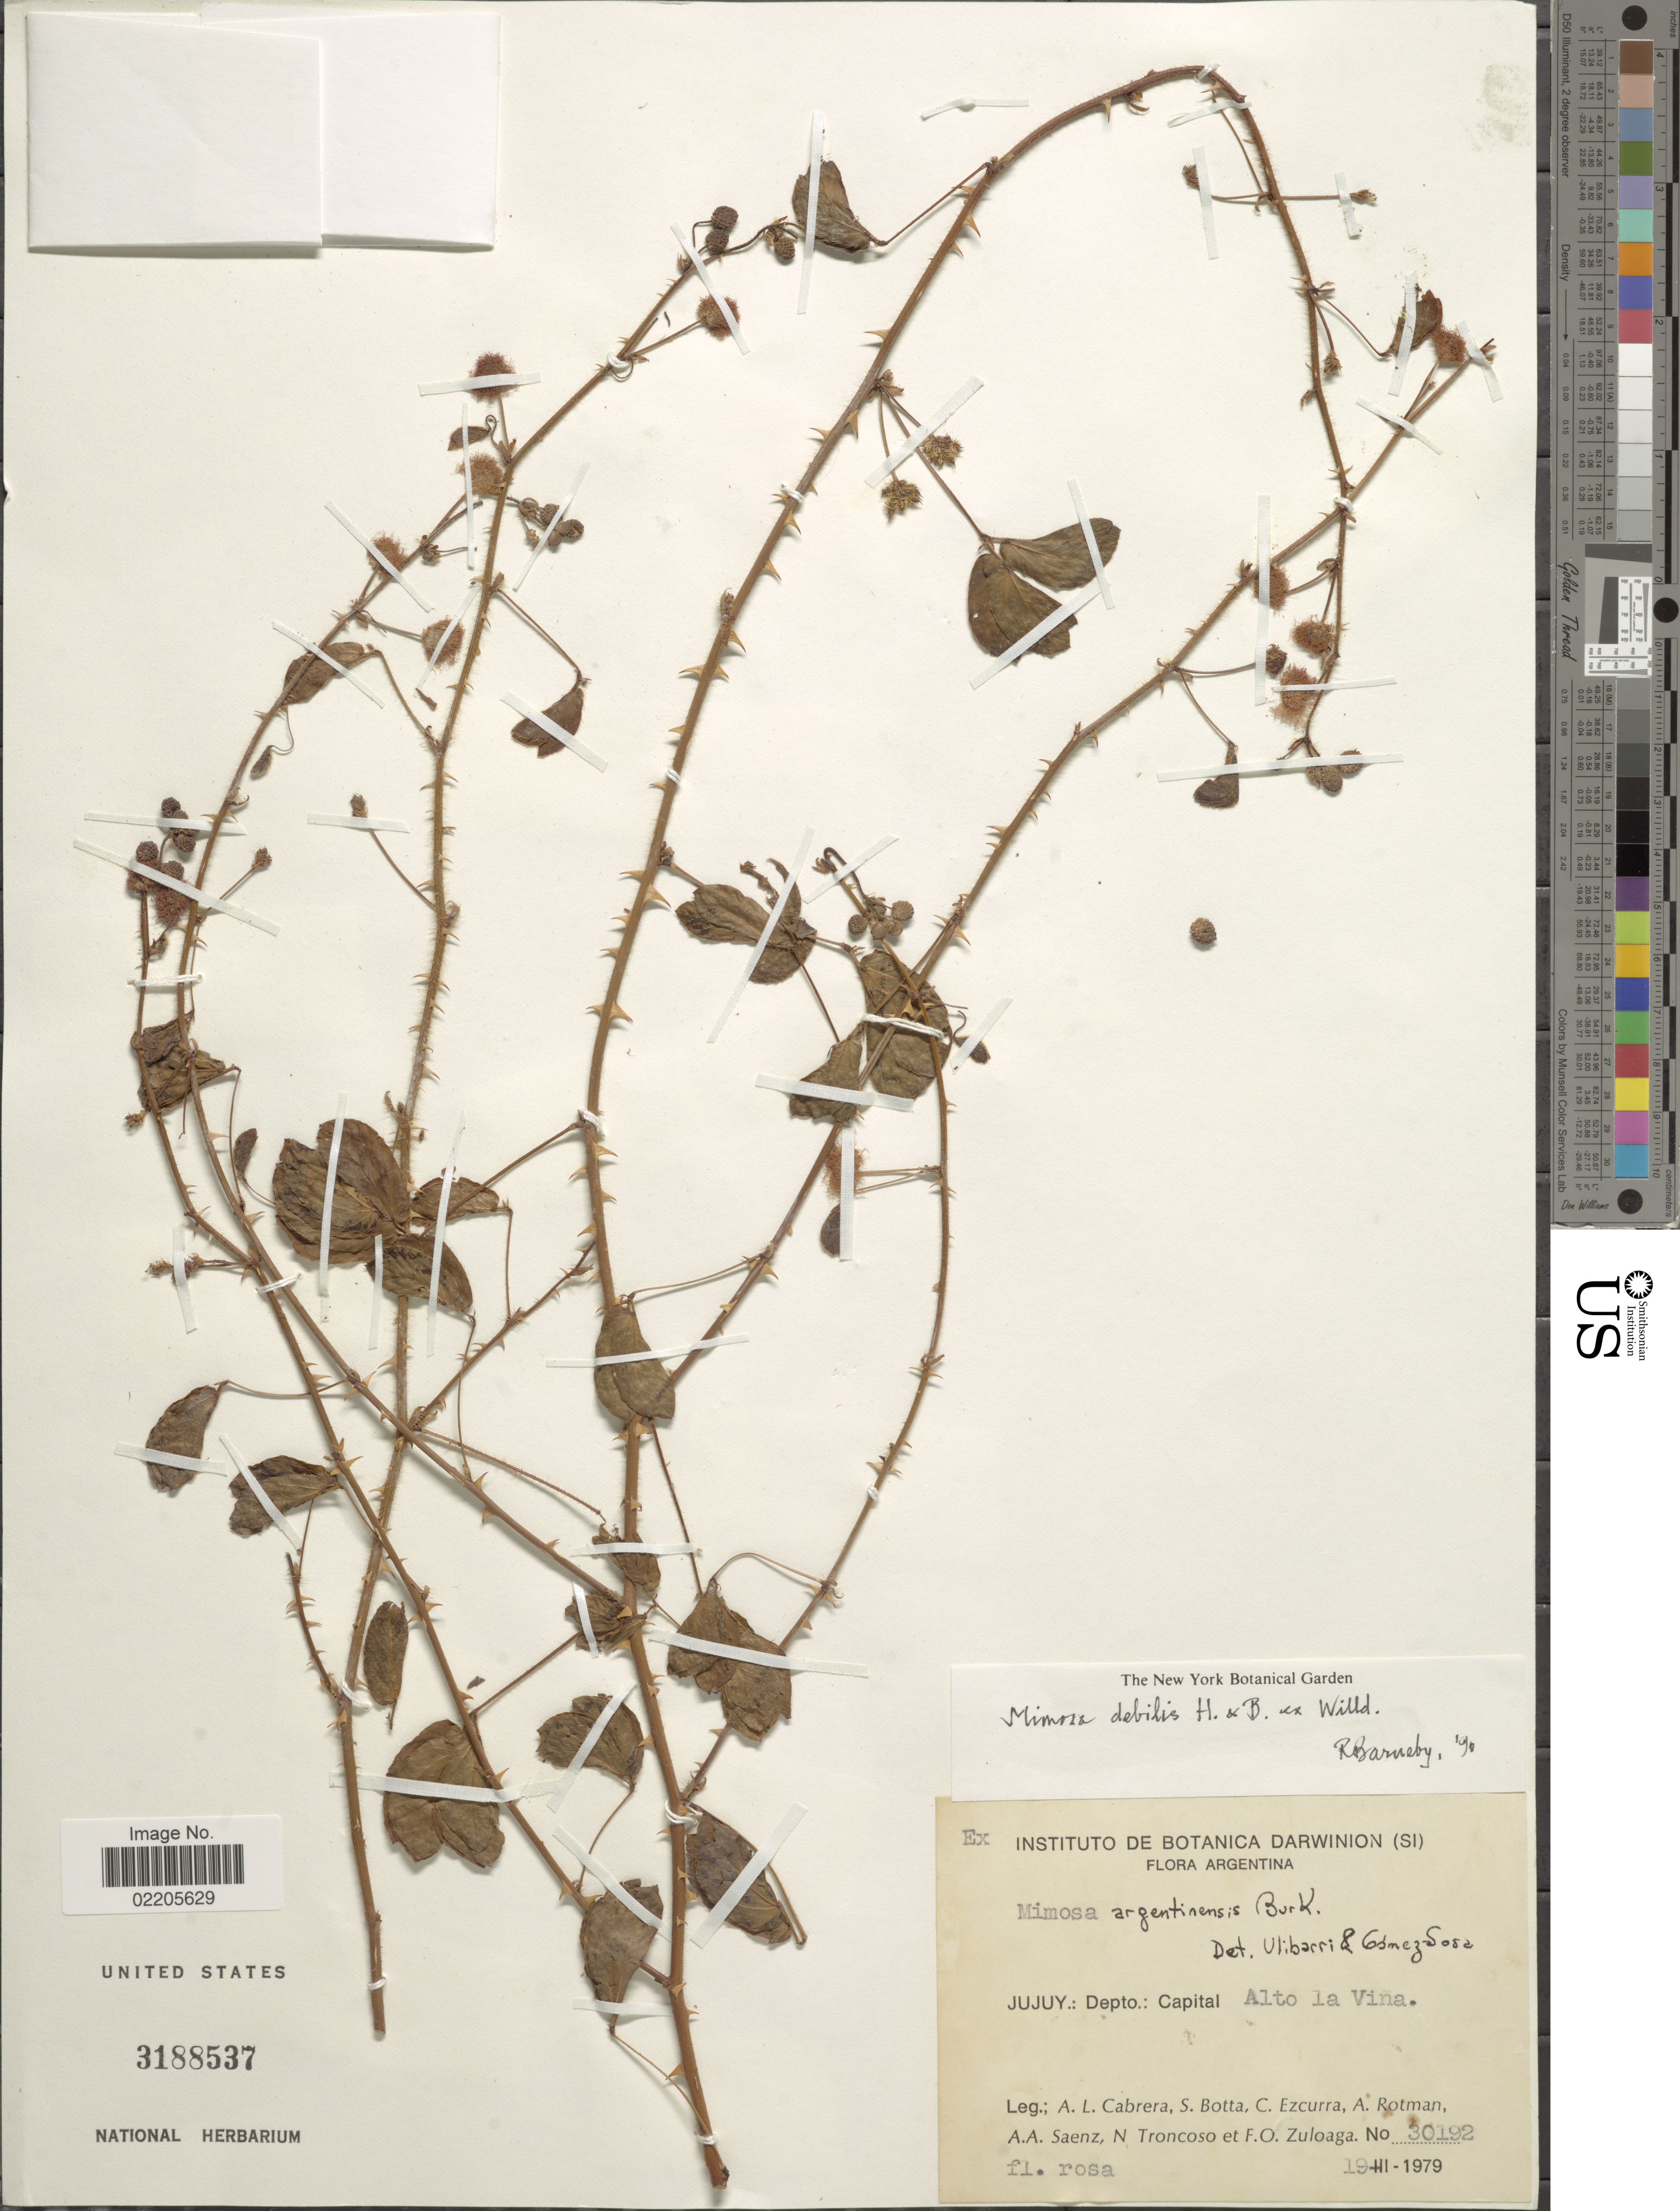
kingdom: Plantae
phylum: Tracheophyta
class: Magnoliopsida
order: Fabales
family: Fabaceae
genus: Mimosa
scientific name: Mimosa debilis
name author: Humb. & Bonpl. ex Willd.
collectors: A. L. Cabrera, S. Botta, C. Ezcuma, A. D. Rotman & et al.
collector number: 30192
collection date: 1979-03-19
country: Argentina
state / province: Jujuy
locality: Depto. Capital. Alto la Vina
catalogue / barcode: US 3188537